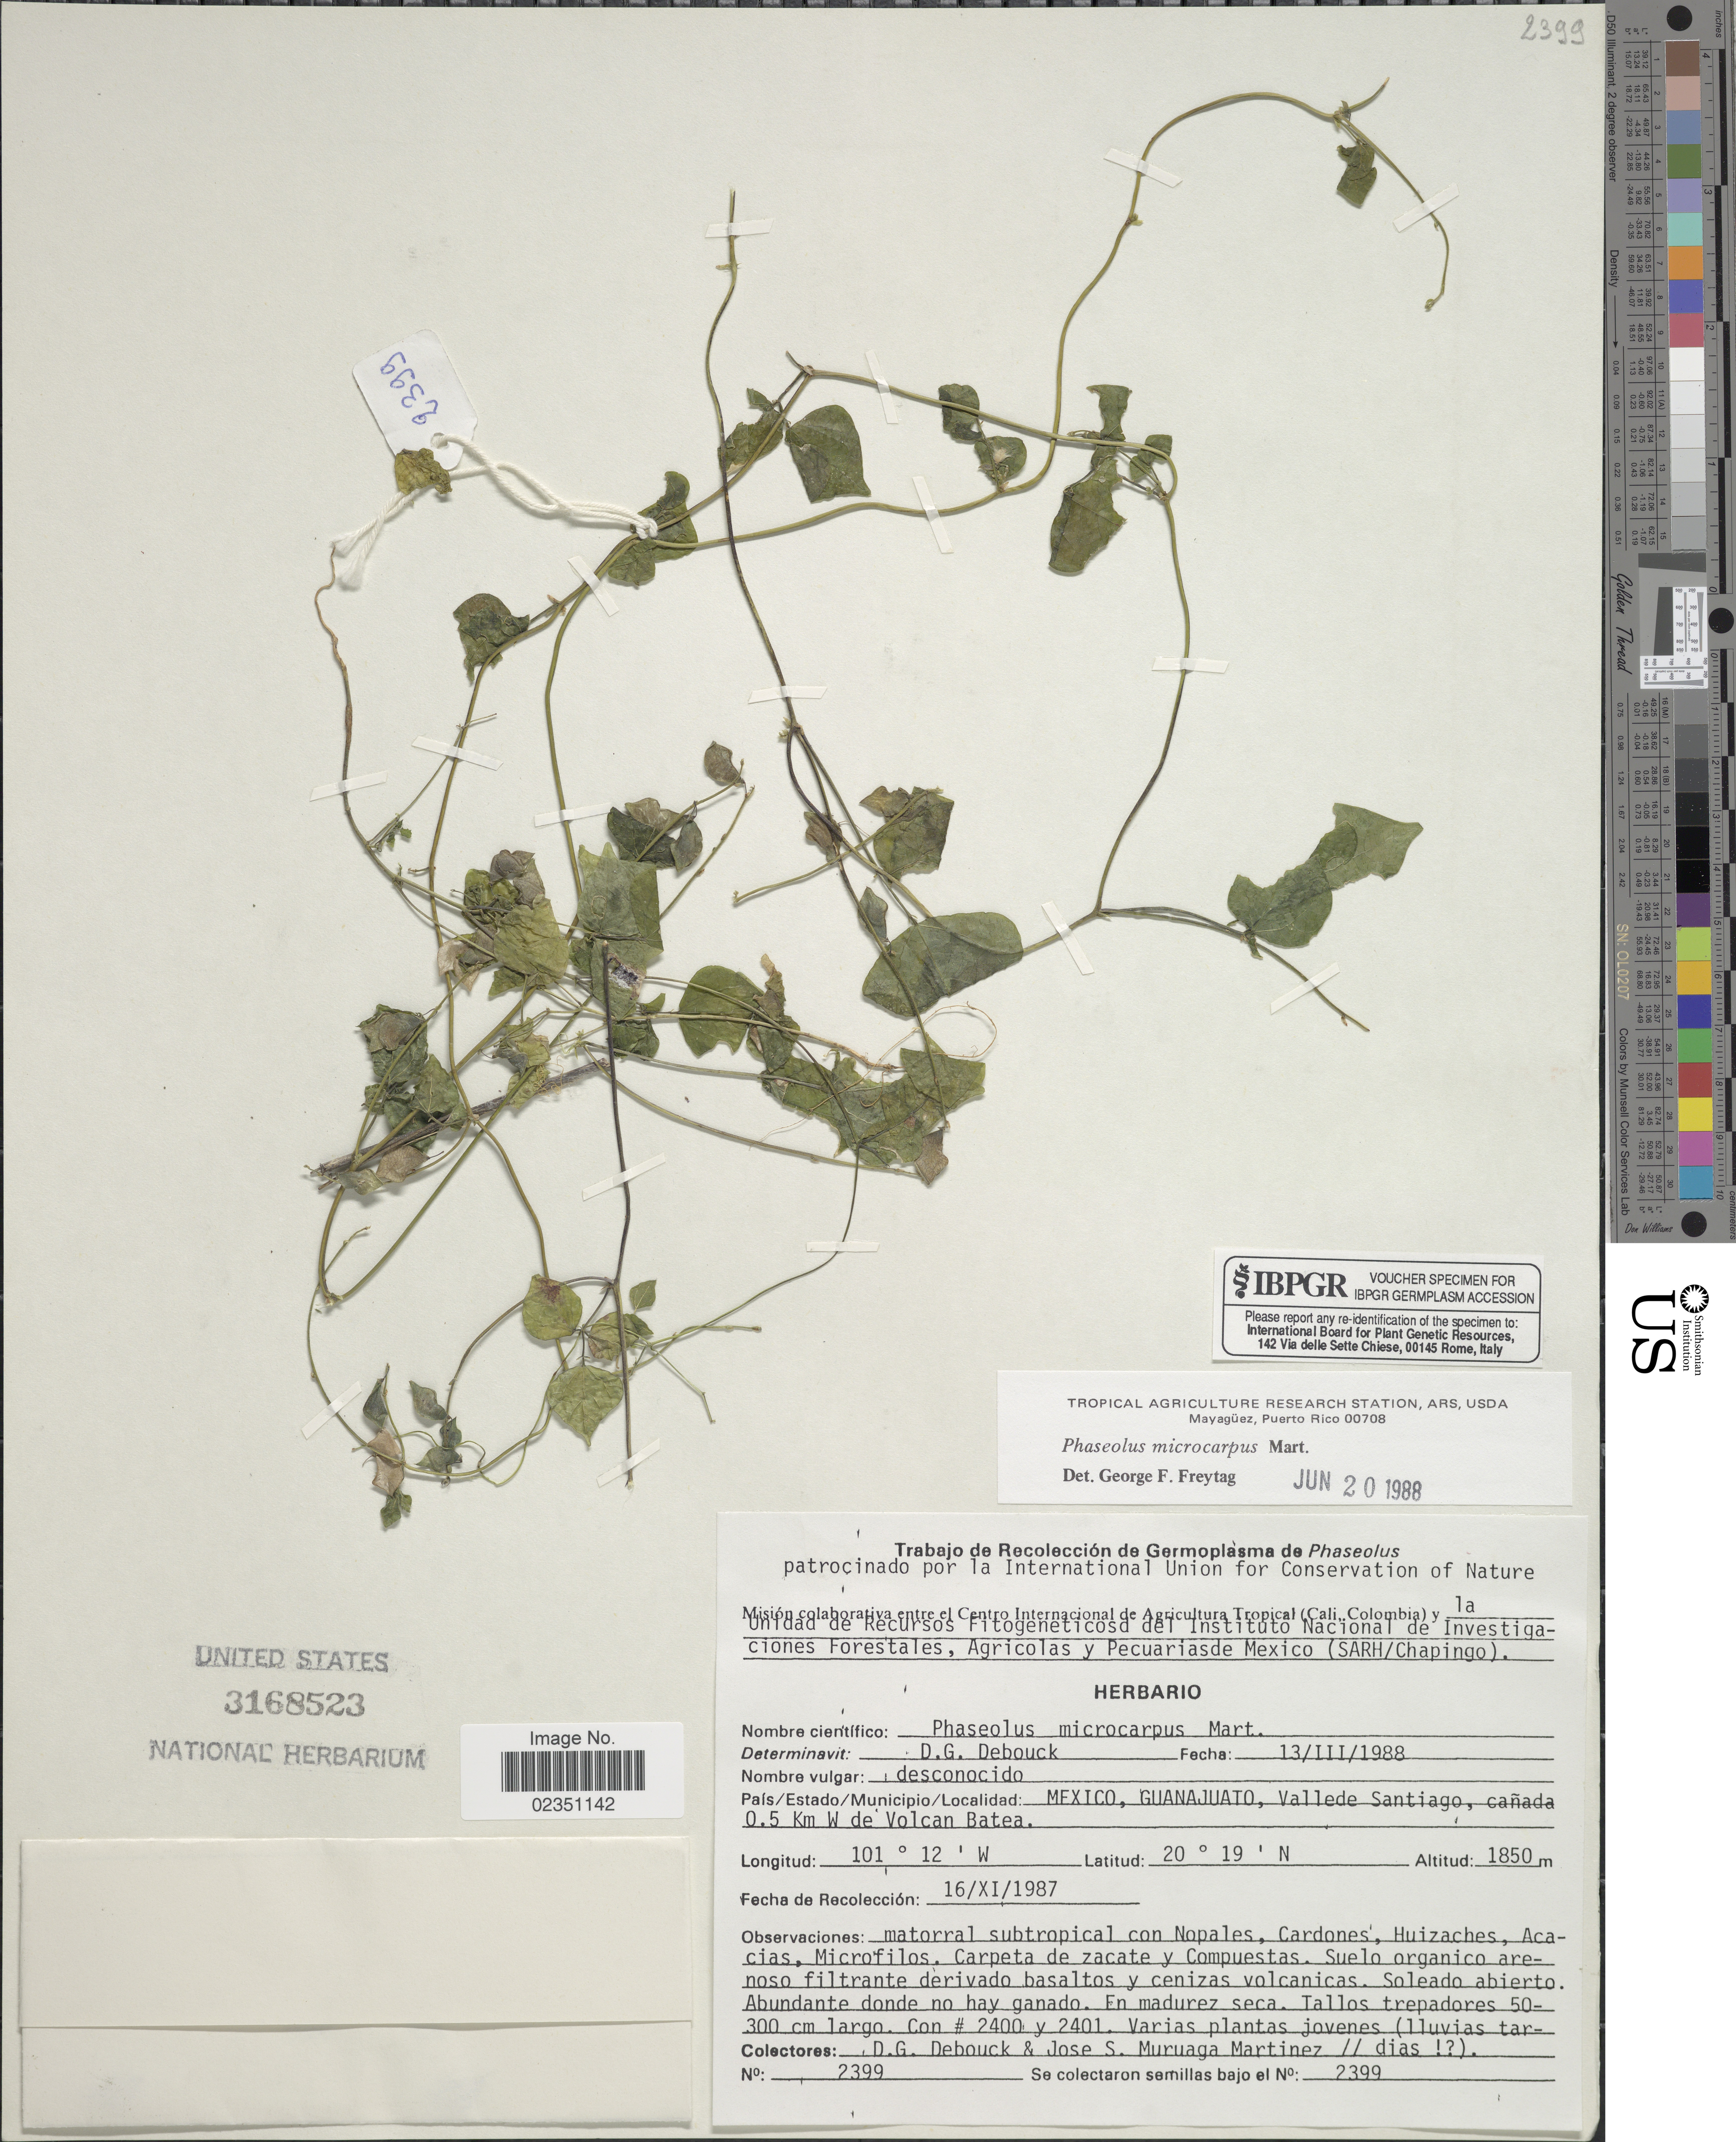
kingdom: Plantae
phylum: Tracheophyta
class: Magnoliopsida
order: Fabales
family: Fabaceae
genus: Phaseolus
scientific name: Phaseolus microcarpus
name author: Mart.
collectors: D. Debouck & J. Muruaga Martinez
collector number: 2399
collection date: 1987-11-16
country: Mexico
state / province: Guanajuato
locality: Vallede Santiago, canada 0.5 Km W de Volcan Batea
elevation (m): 1850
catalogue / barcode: US 3168523